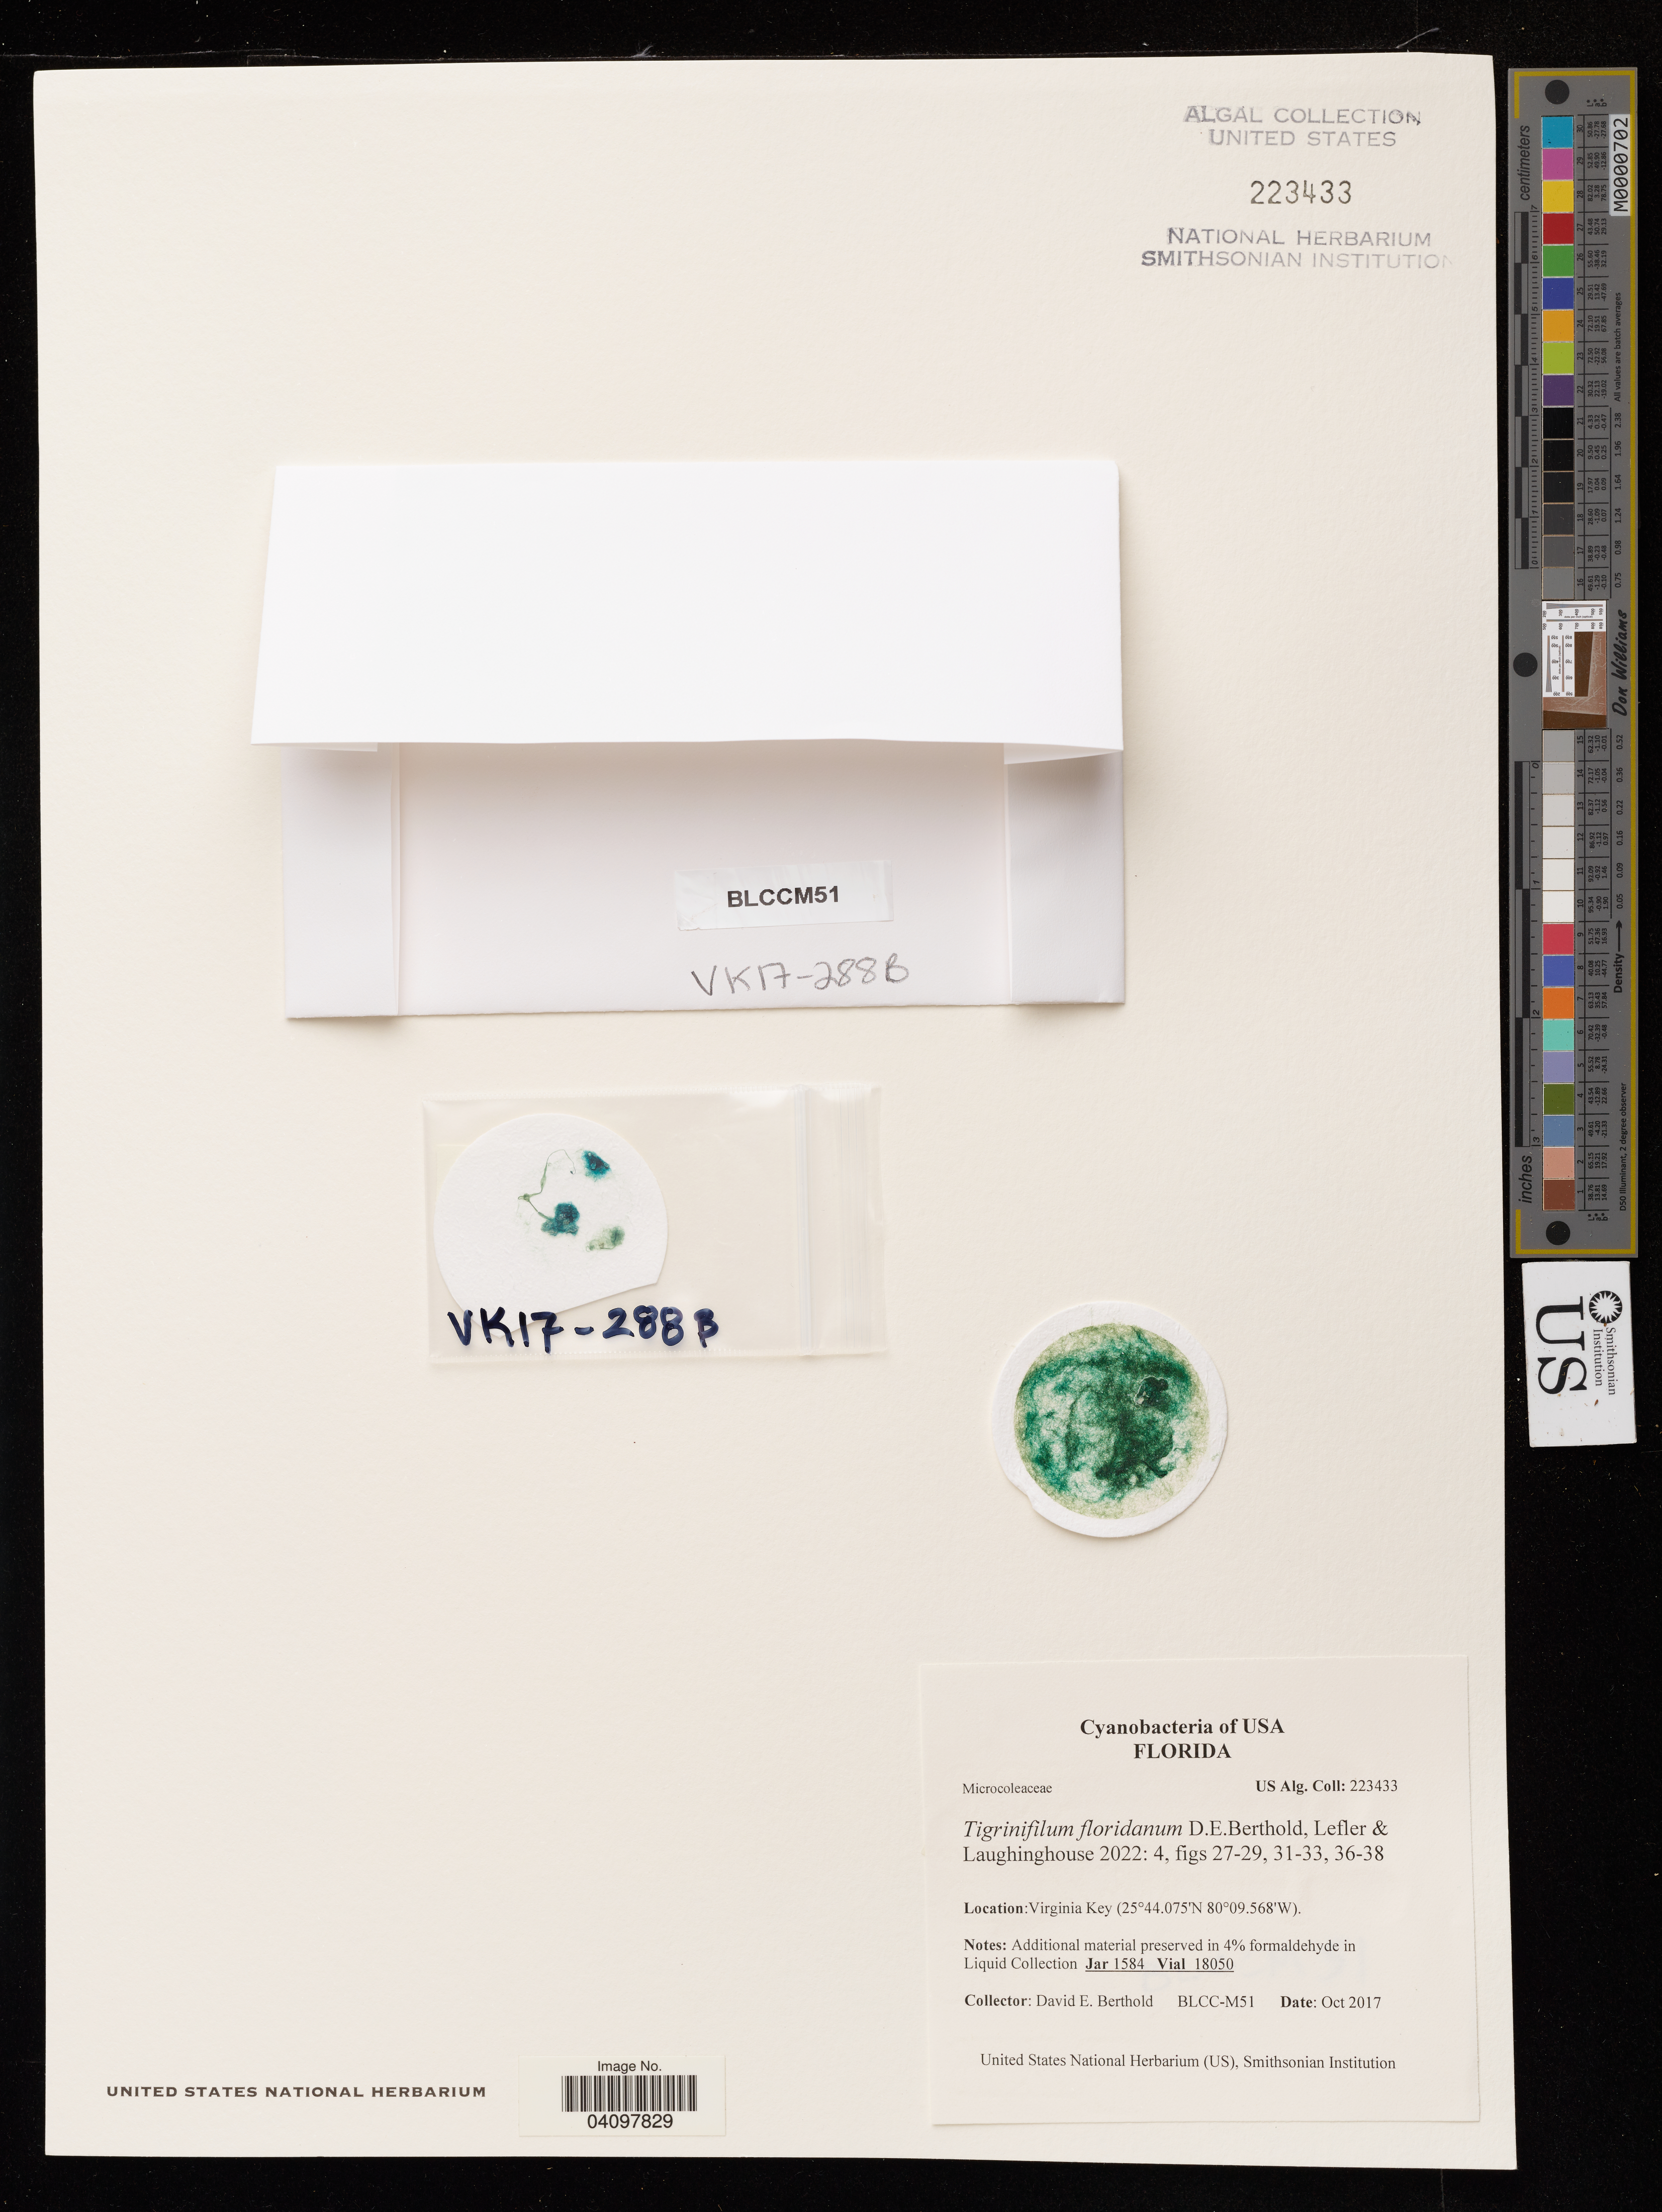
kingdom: Bacteria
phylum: Cyanobacteria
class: Cyanobacteriia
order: Cyanobacteriales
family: Microcoleaceae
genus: Tigrinifilum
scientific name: Tigrinifilum floridanum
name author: D.E. Berthold et al.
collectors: D. Berthold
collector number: BLCC-M51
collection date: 2017-10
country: United States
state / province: Florida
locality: Virginia Key.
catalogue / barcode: US 223433